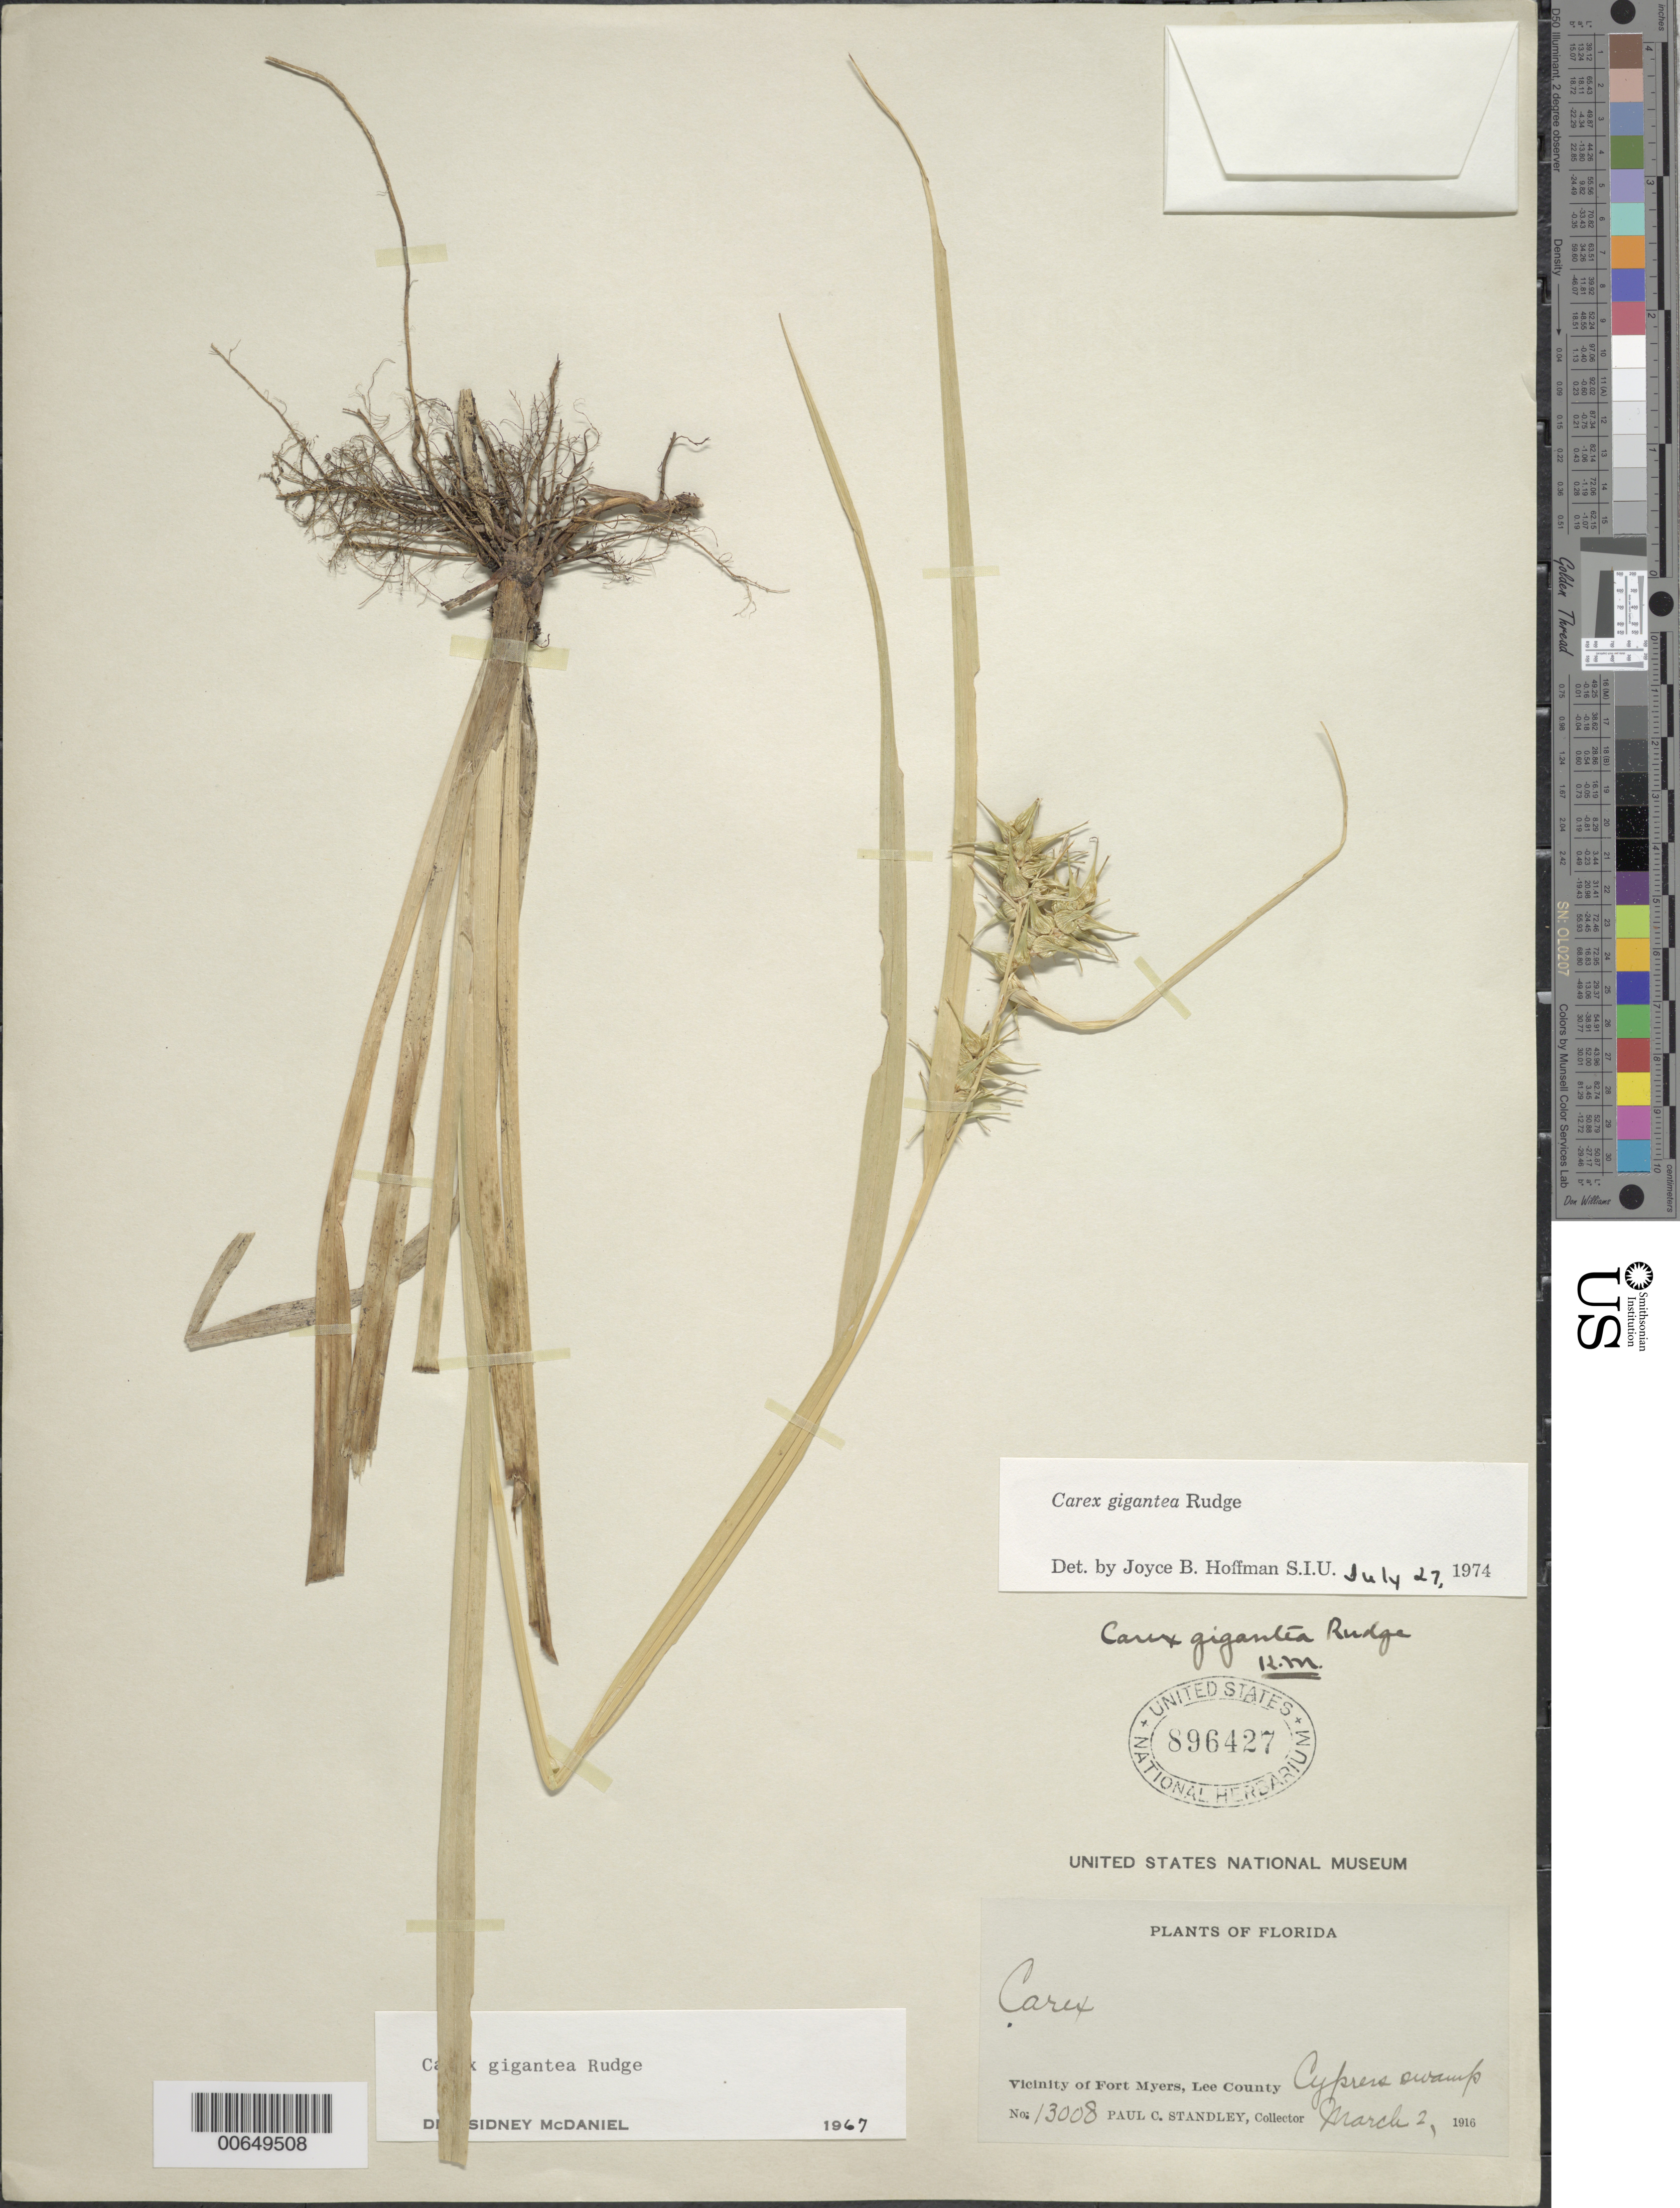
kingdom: Plantae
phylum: Tracheophyta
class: Liliopsida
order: Poales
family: Cyperaceae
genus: Carex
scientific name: Carex gigantea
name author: Rudge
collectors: P. C. Standley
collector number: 3008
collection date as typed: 02 Mar 1916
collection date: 1916-03-02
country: United States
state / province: Florida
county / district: Lee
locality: Vicinity of Fort Myers.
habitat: Cypress Swamp.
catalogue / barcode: US 896427